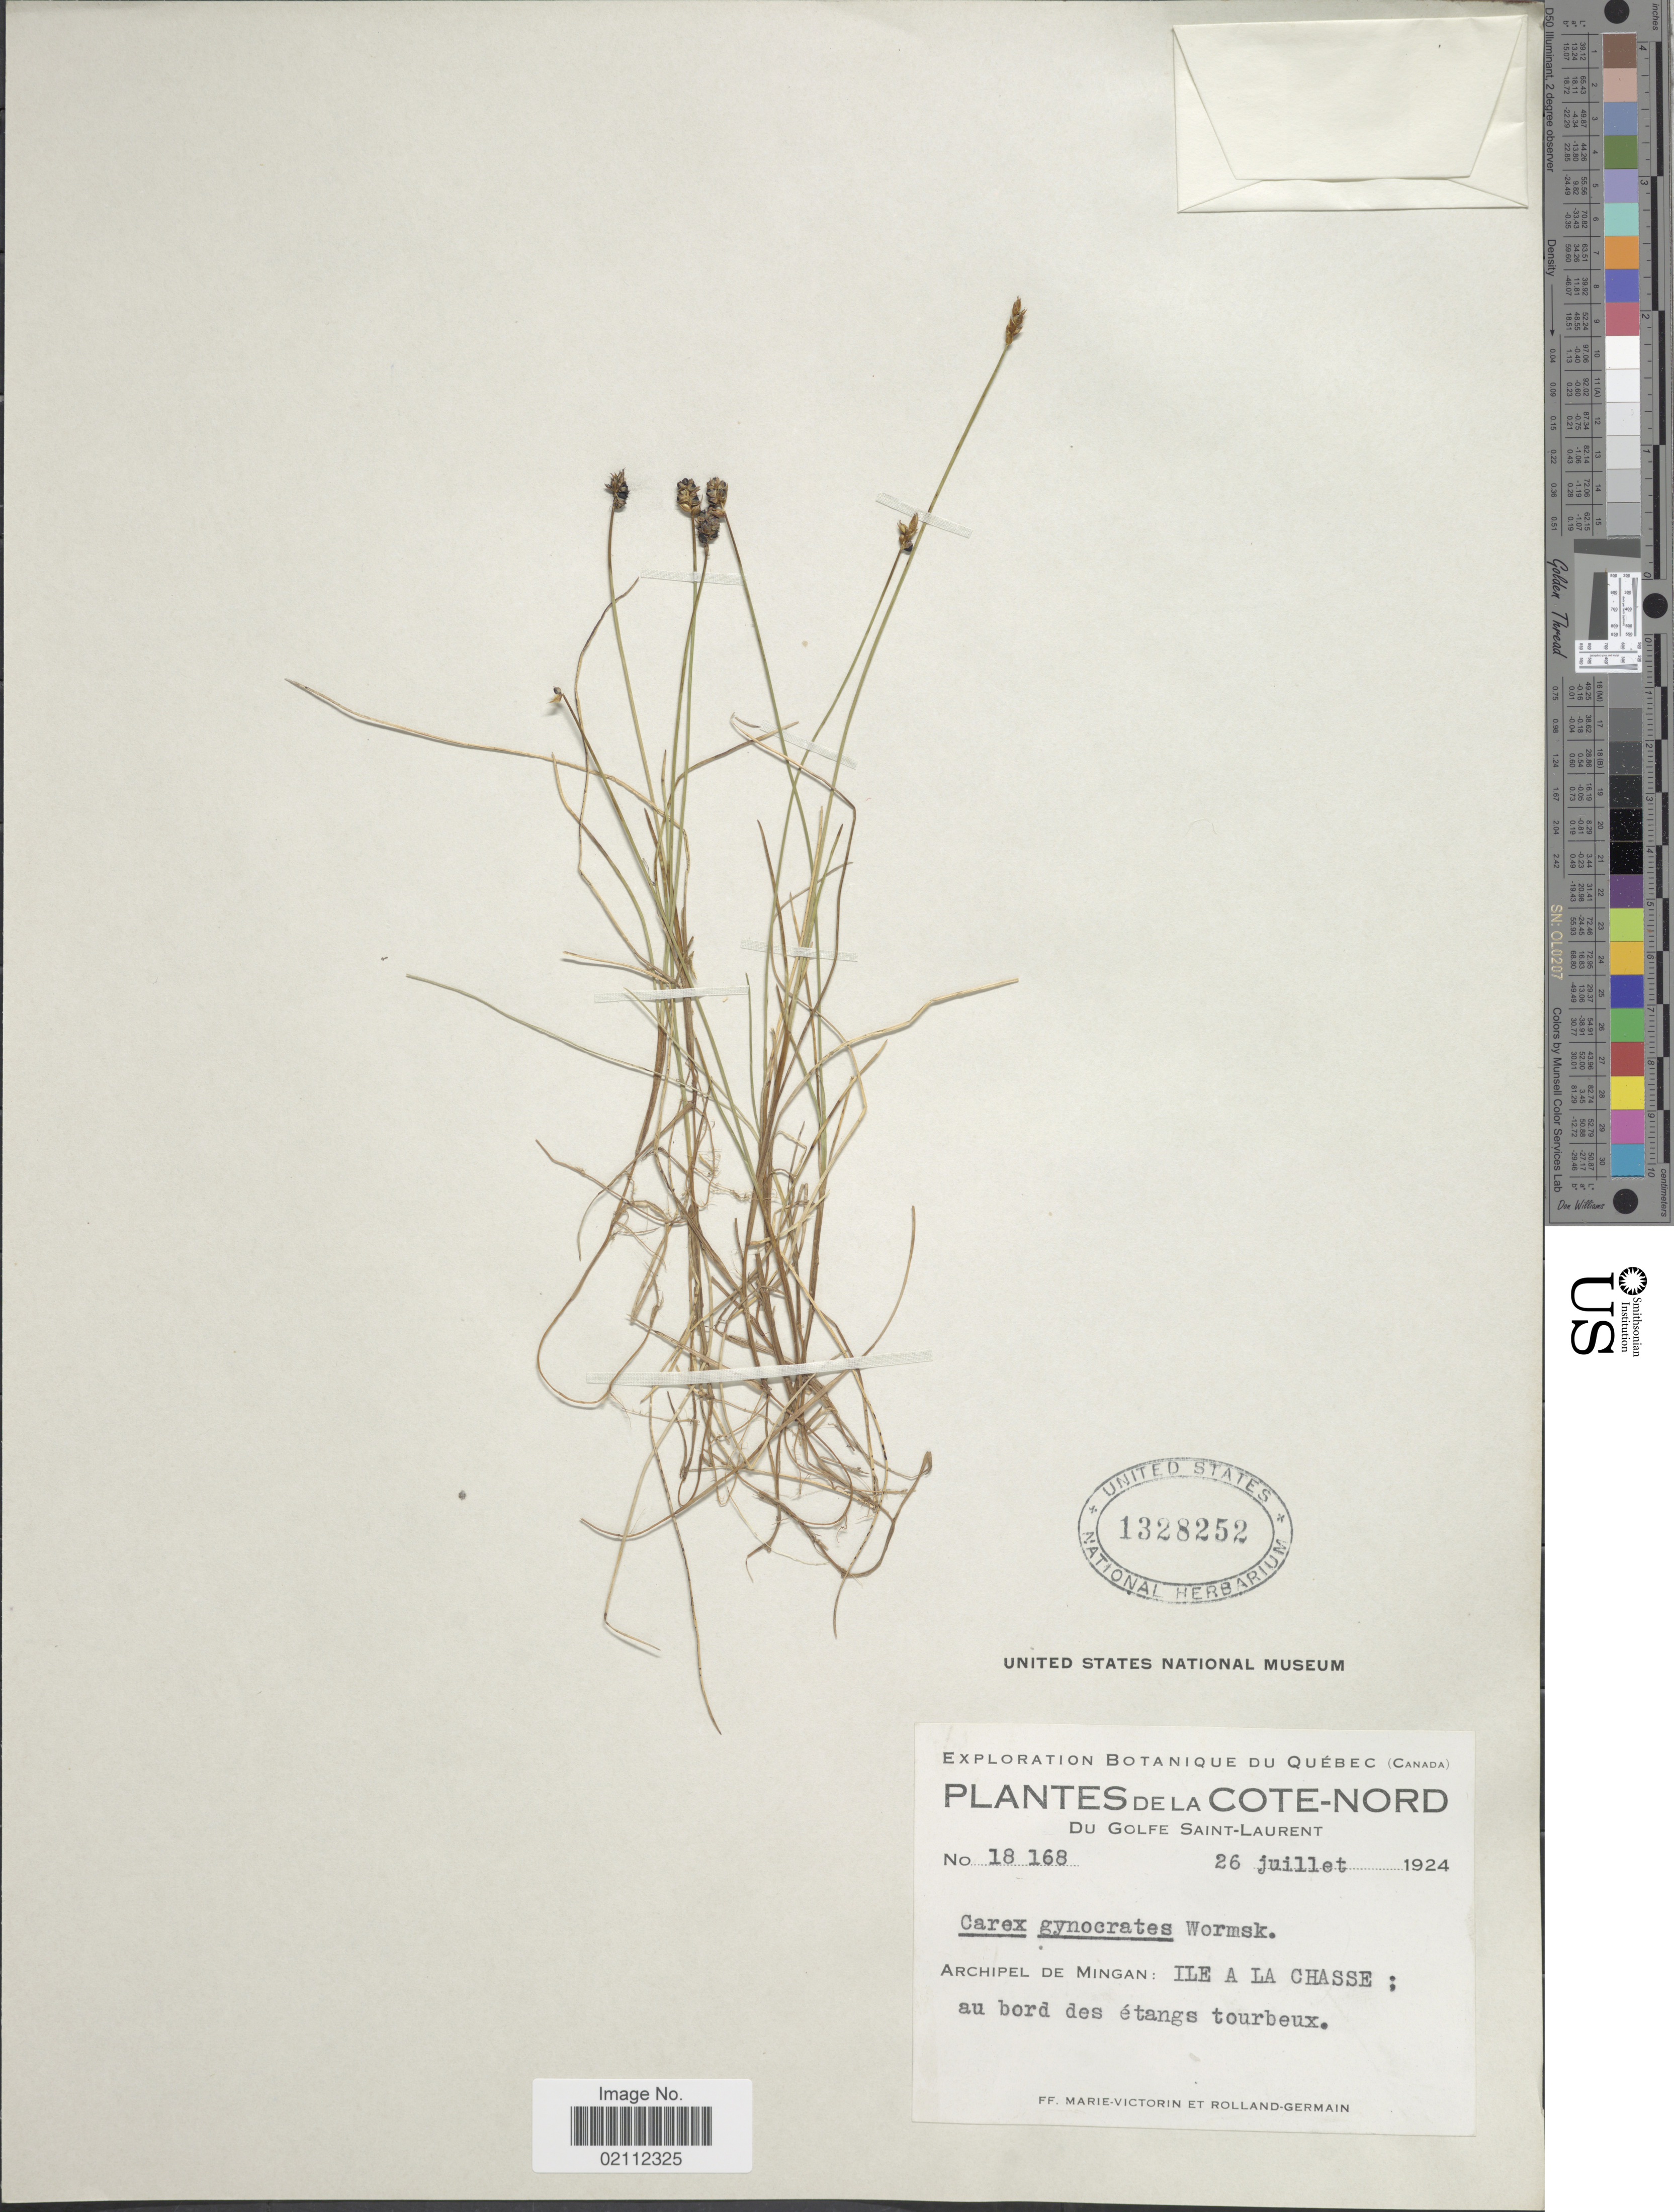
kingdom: Plantae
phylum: Tracheophyta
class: Liliopsida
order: Poales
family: Cyperaceae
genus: Carex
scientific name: Carex nardina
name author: (Hornem.) Fr.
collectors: F. Marie-Victorin & Rolland-Germain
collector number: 18168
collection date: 1924-07-26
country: Canada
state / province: Quebec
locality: La Cote-Nord du Golfe Saint-Laurent. Archipel de Mingan: Ile a La Chasse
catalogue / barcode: US 1328252